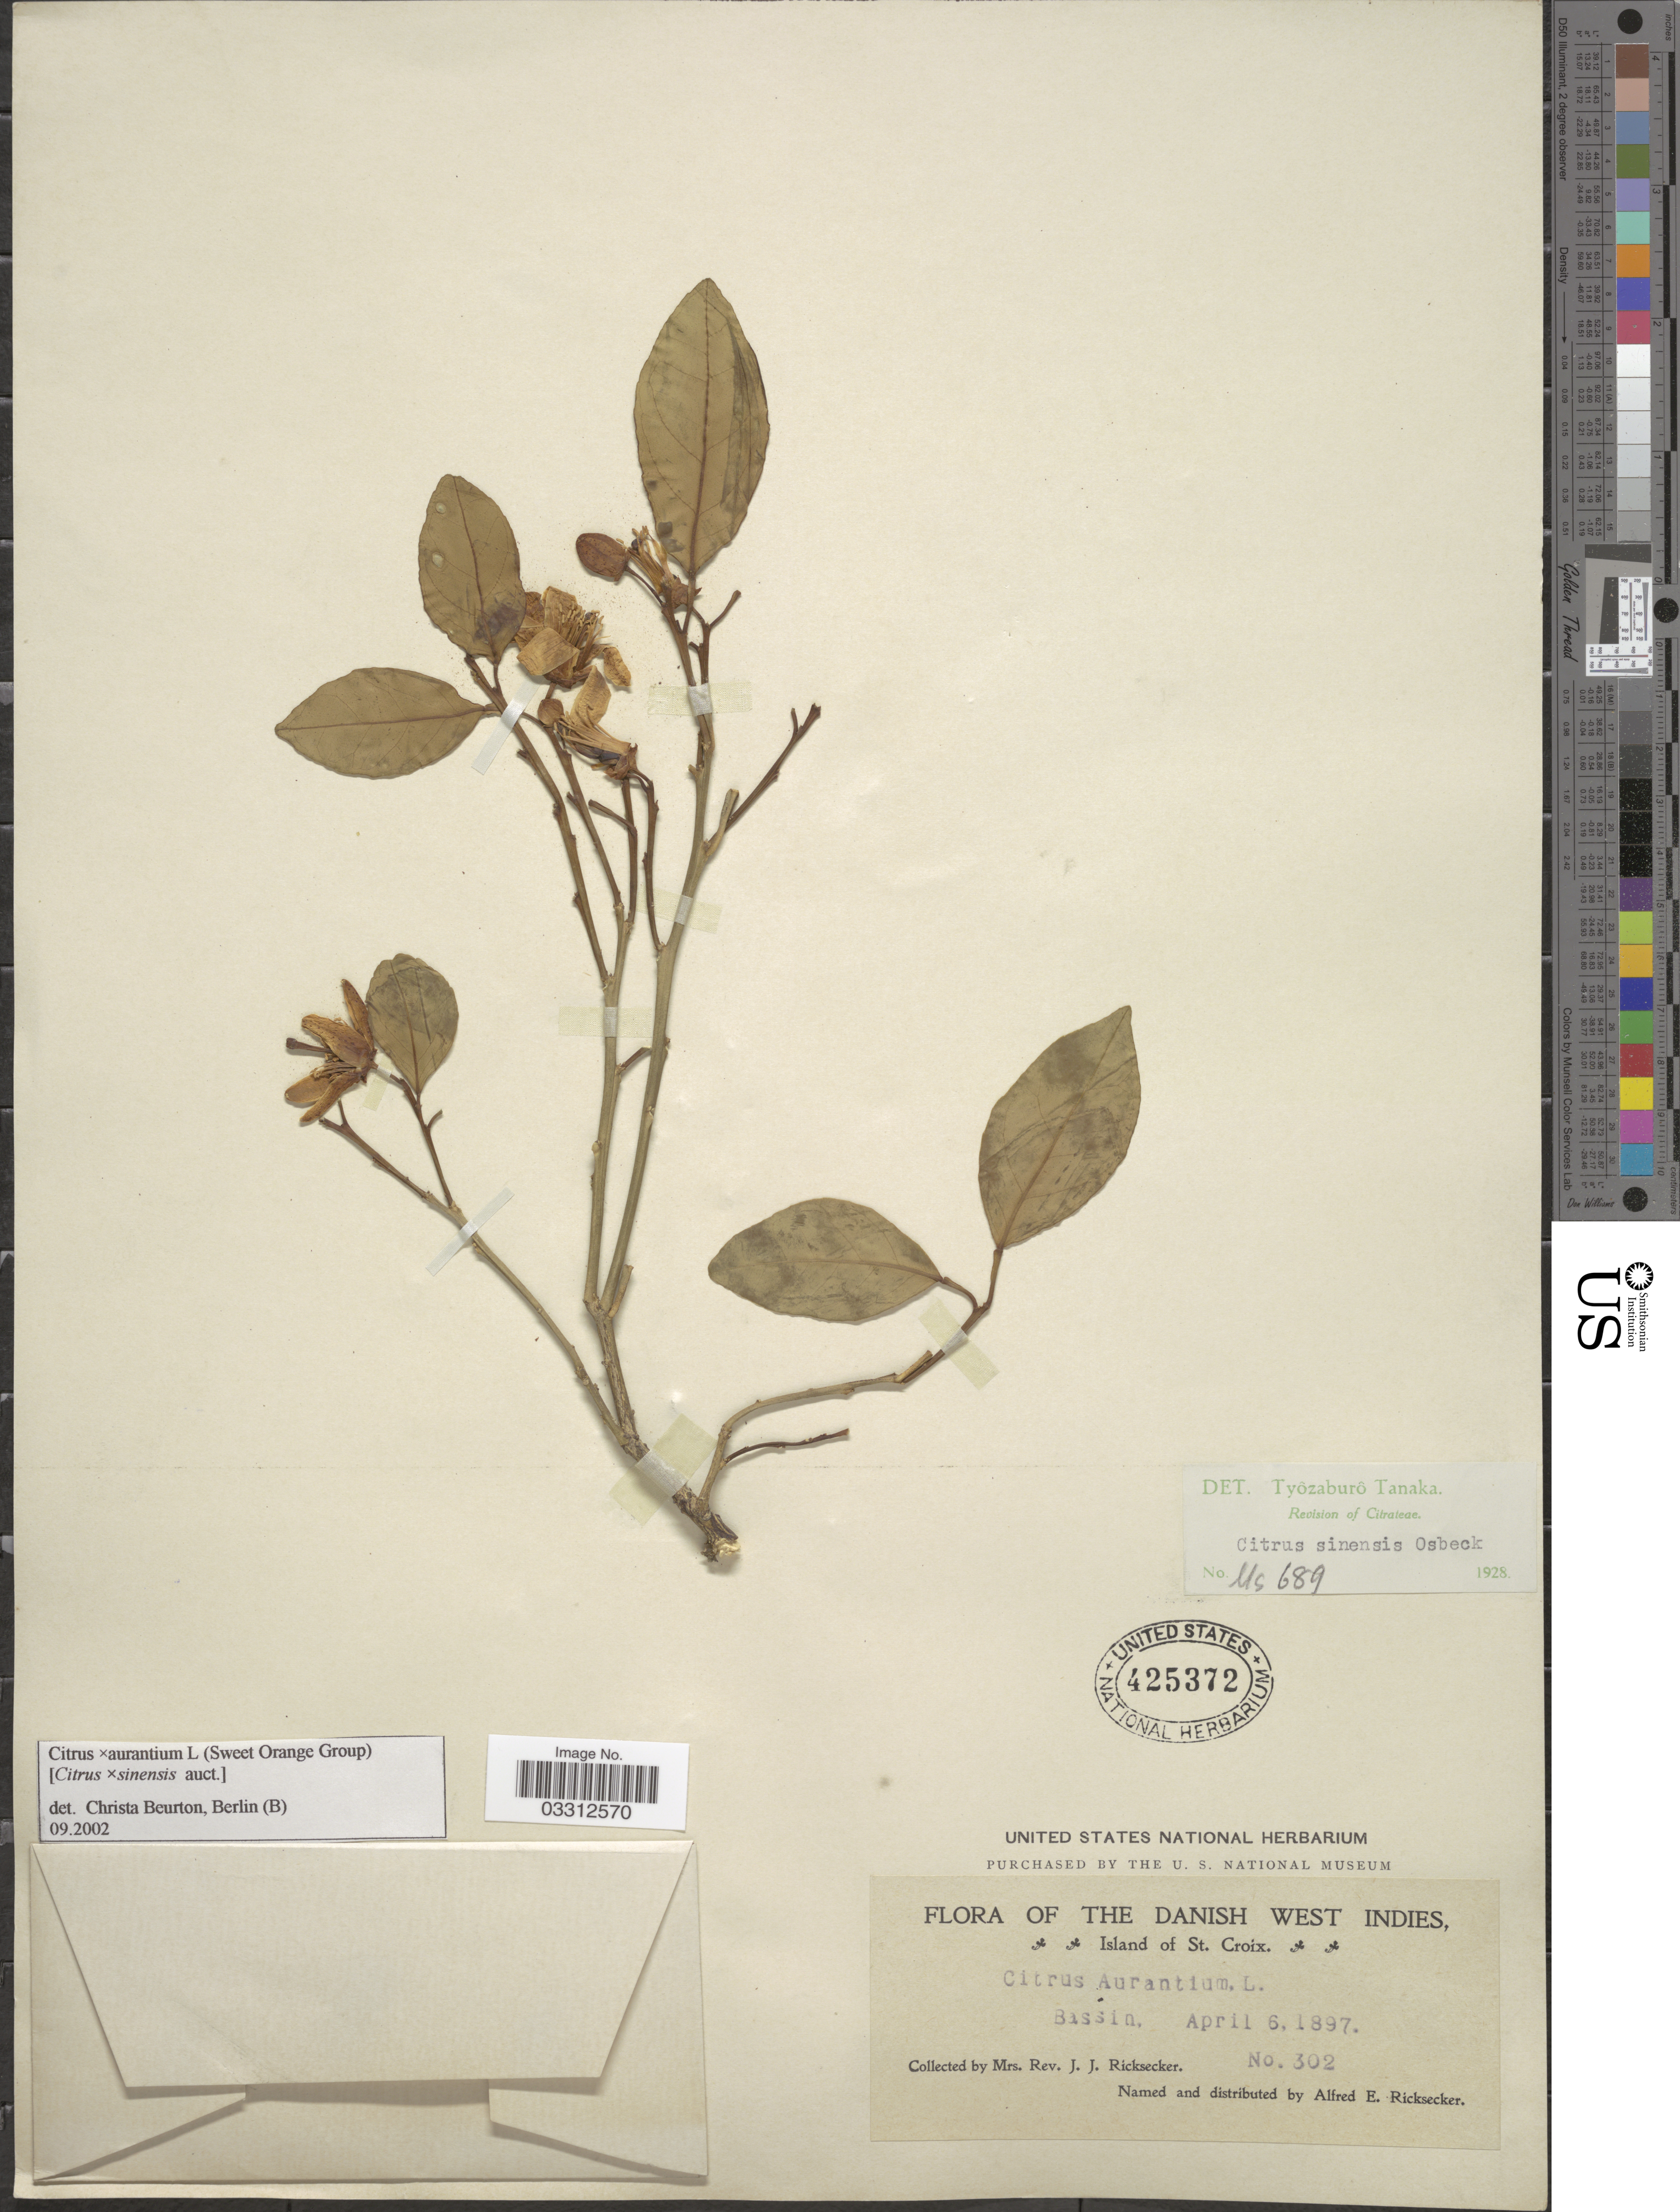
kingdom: Plantae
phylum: Tracheophyta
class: Magnoliopsida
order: Sapindales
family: Rutaceae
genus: Citrus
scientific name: Citrus x aurantium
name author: L.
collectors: Mrs. J. J. Ricksecker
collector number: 302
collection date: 1897-04-06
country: U.S. Virgin Islands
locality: The Danish West Indies, Island of St. Croix. Bassin.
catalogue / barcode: US 425372